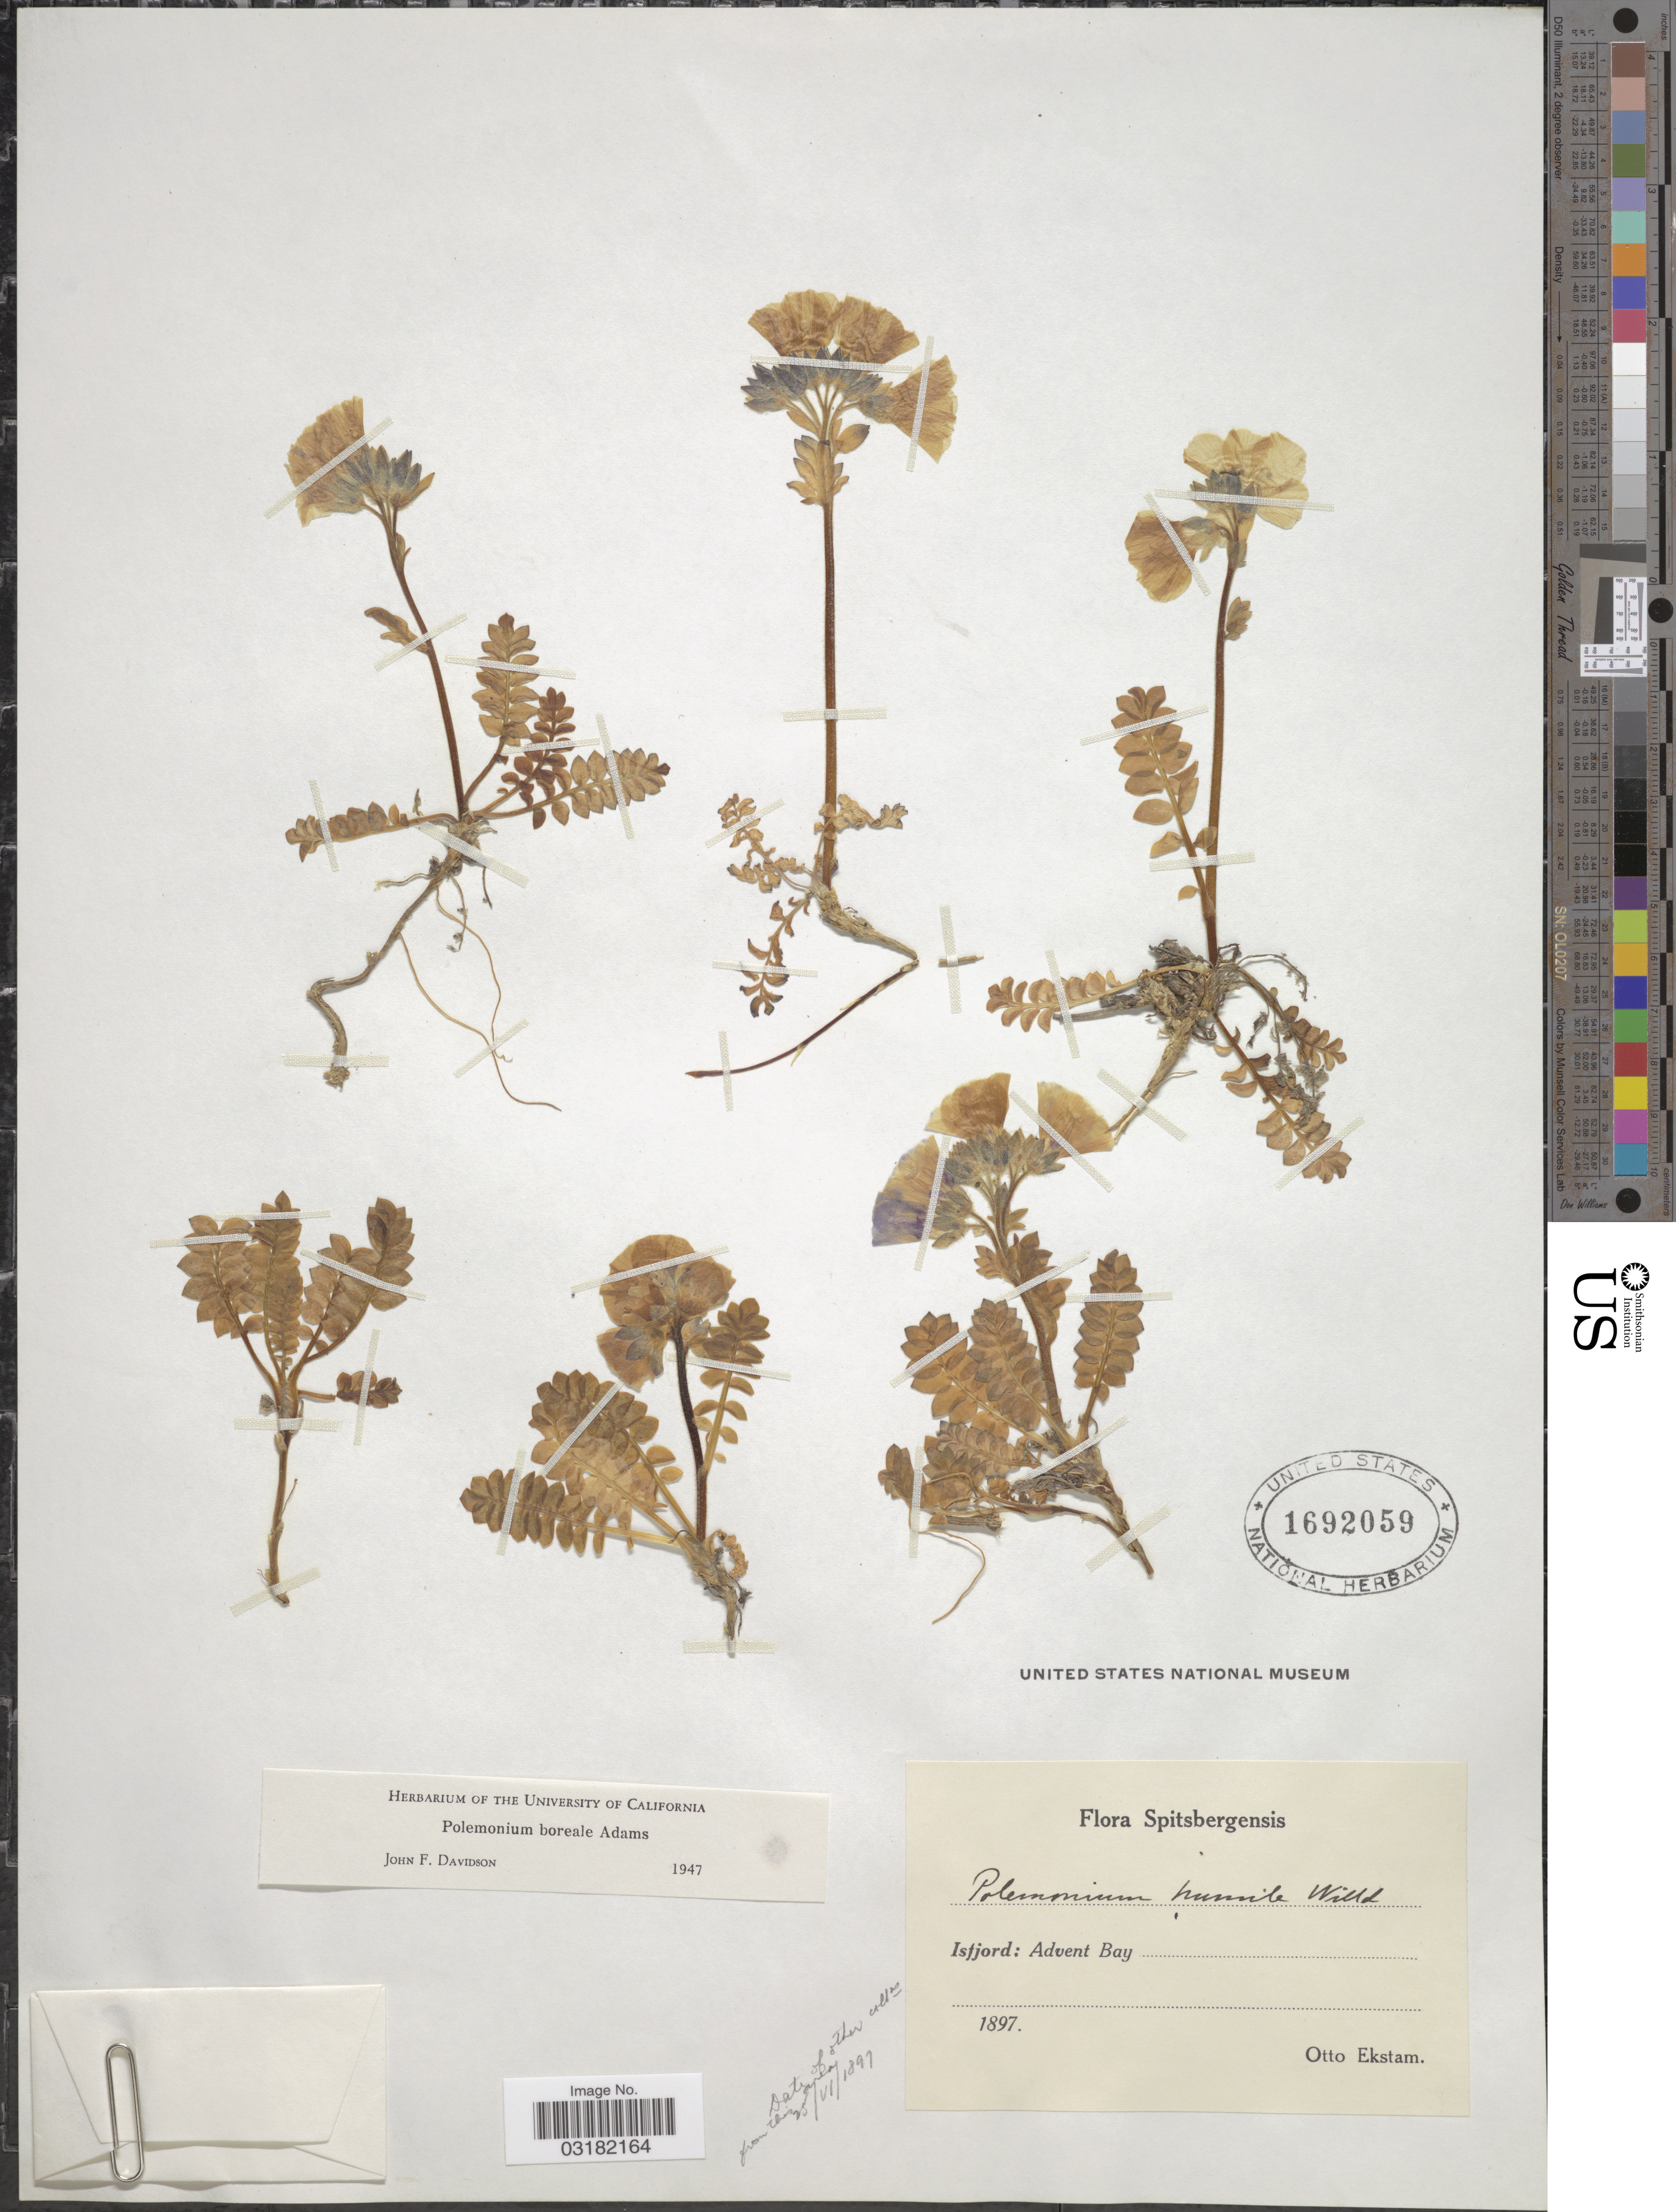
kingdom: Plantae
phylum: Tracheophyta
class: Magnoliopsida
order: Ericales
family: Polemoniaceae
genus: Polemonium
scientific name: Polemonium boreale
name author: Adams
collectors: O. Ekstam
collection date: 1897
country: Norway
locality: Spitsbergensis. Isfjord: Advent Bay.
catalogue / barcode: US 1692059